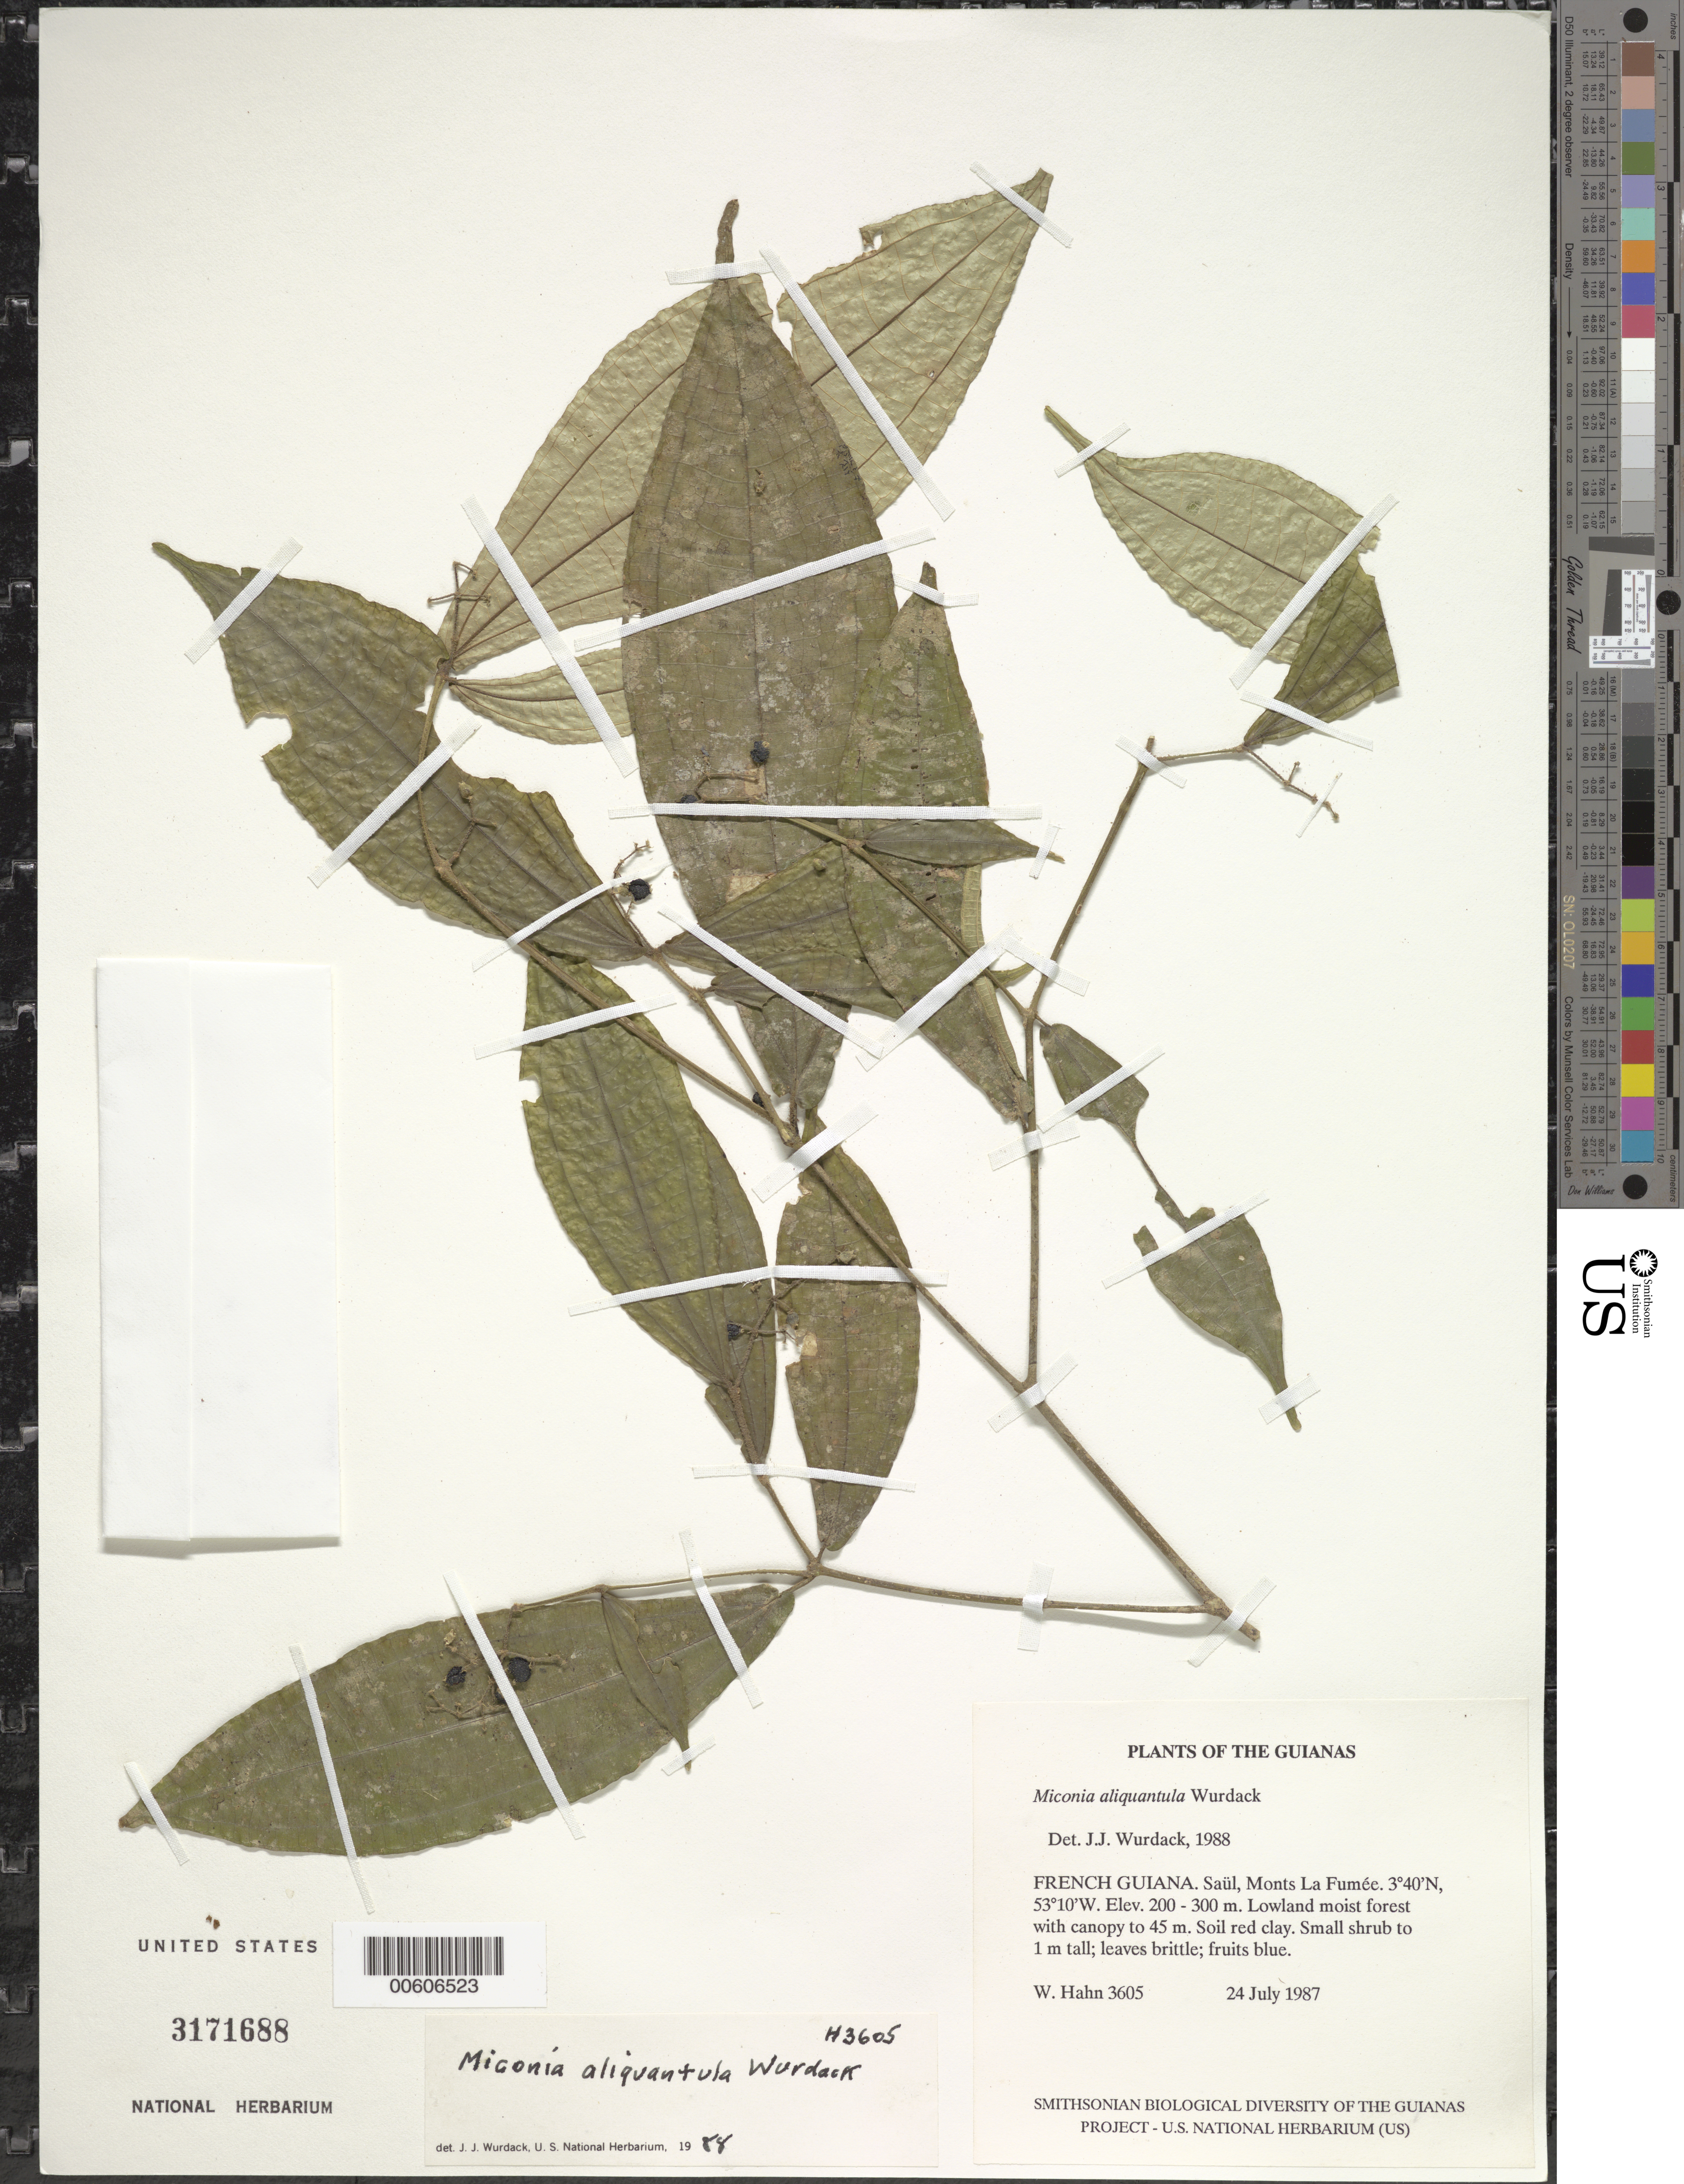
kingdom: Plantae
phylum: Tracheophyta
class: Magnoliopsida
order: Myrtales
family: Melastomataceae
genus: Miconia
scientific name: Miconia aliquantula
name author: Wurdack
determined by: Wurdack, John J., (US), US (UNITED STATES)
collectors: W. Hahn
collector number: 3605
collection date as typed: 24 July 1987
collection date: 1987-07-24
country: French Guiana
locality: Saül, Monts La Fumée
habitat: Lowland moist forest with canopy to 45 m. Soil red clay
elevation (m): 200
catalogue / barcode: US 3171688